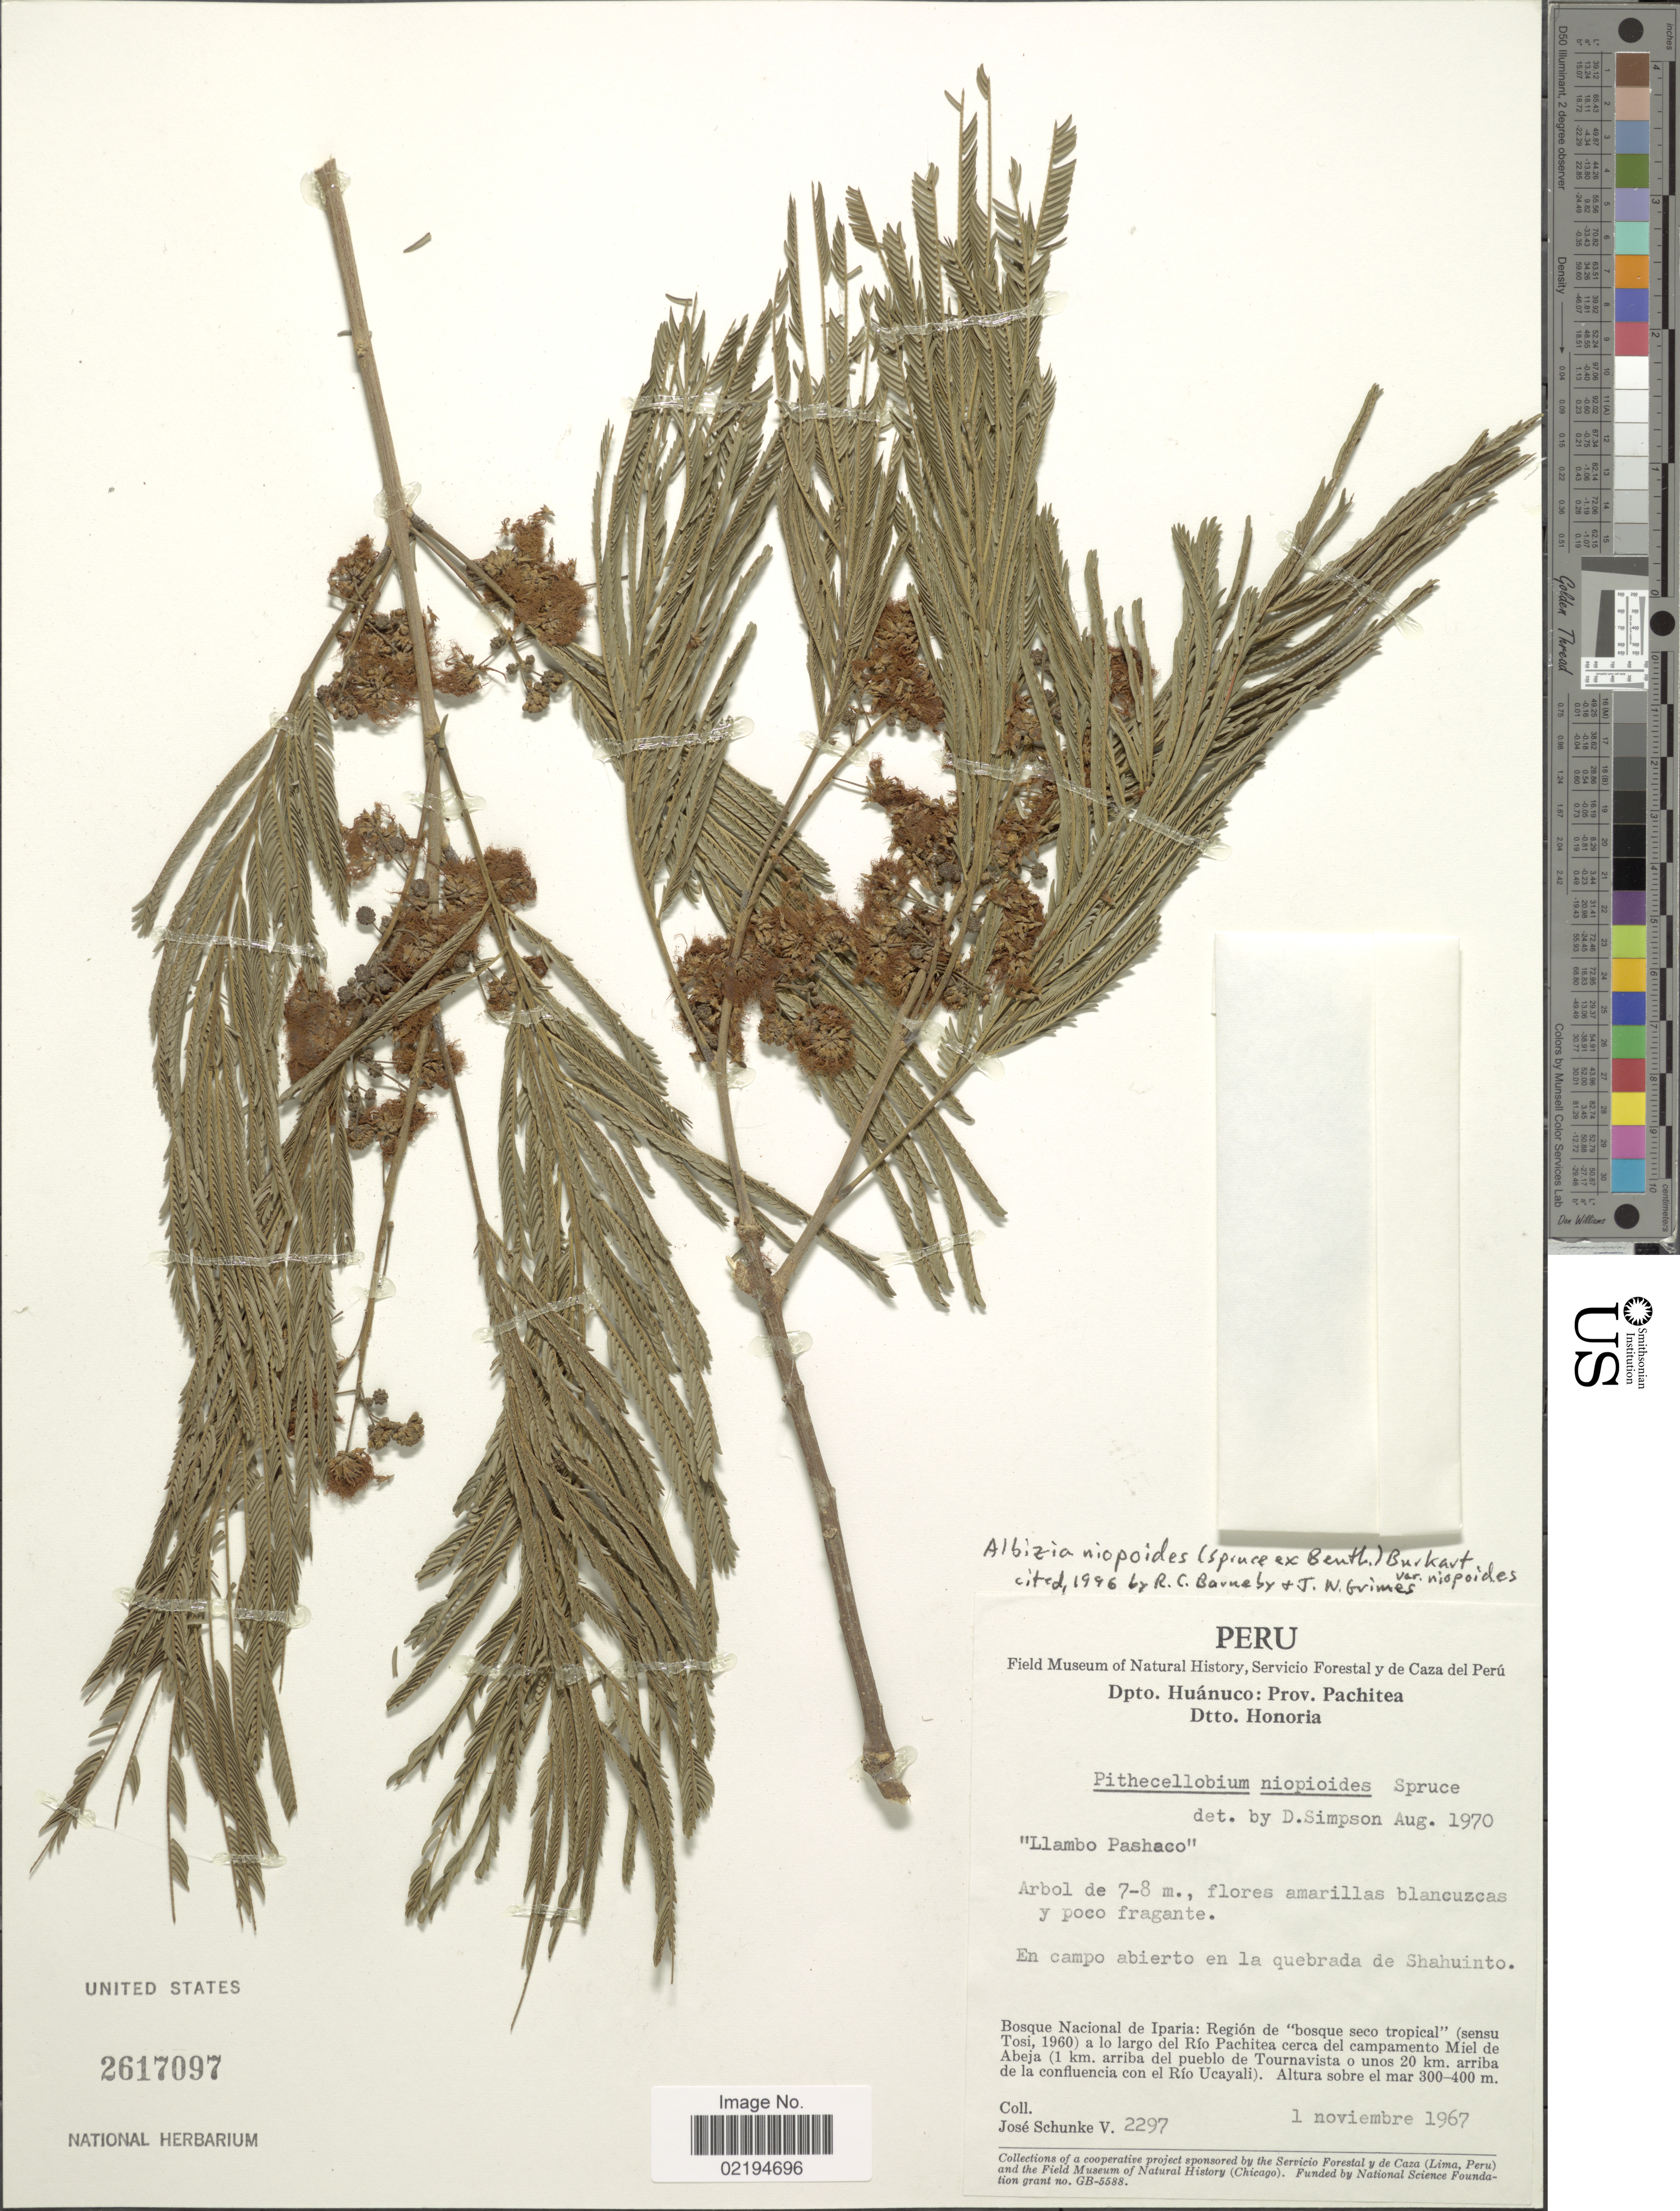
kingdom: Plantae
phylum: Tracheophyta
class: Magnoliopsida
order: Fabales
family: Fabaceae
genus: Pseudalbizzia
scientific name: Pseudalbizzia niopoides var. niopoides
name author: (Spruce ex Benth.) Koenen & Duno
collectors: J. Schunke Vigo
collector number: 2297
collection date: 1967-11-01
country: Peru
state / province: Huánuco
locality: Prov. Pachitea, Dtto. Honoria, en campo abierto en la quebrada de Shahuinto, Bosque Nacional de Iparia: Region de 'bosque seco tropical'(sensu Tosi, 1960) a lo largo del Rio Pachitea cerca del campamento Miel de Abeja (1 km. arriba del pueblo de Tournavista o unos 20 km. arriba de la confluencia con el Rio Ucayali).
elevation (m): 300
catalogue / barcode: US 2617097